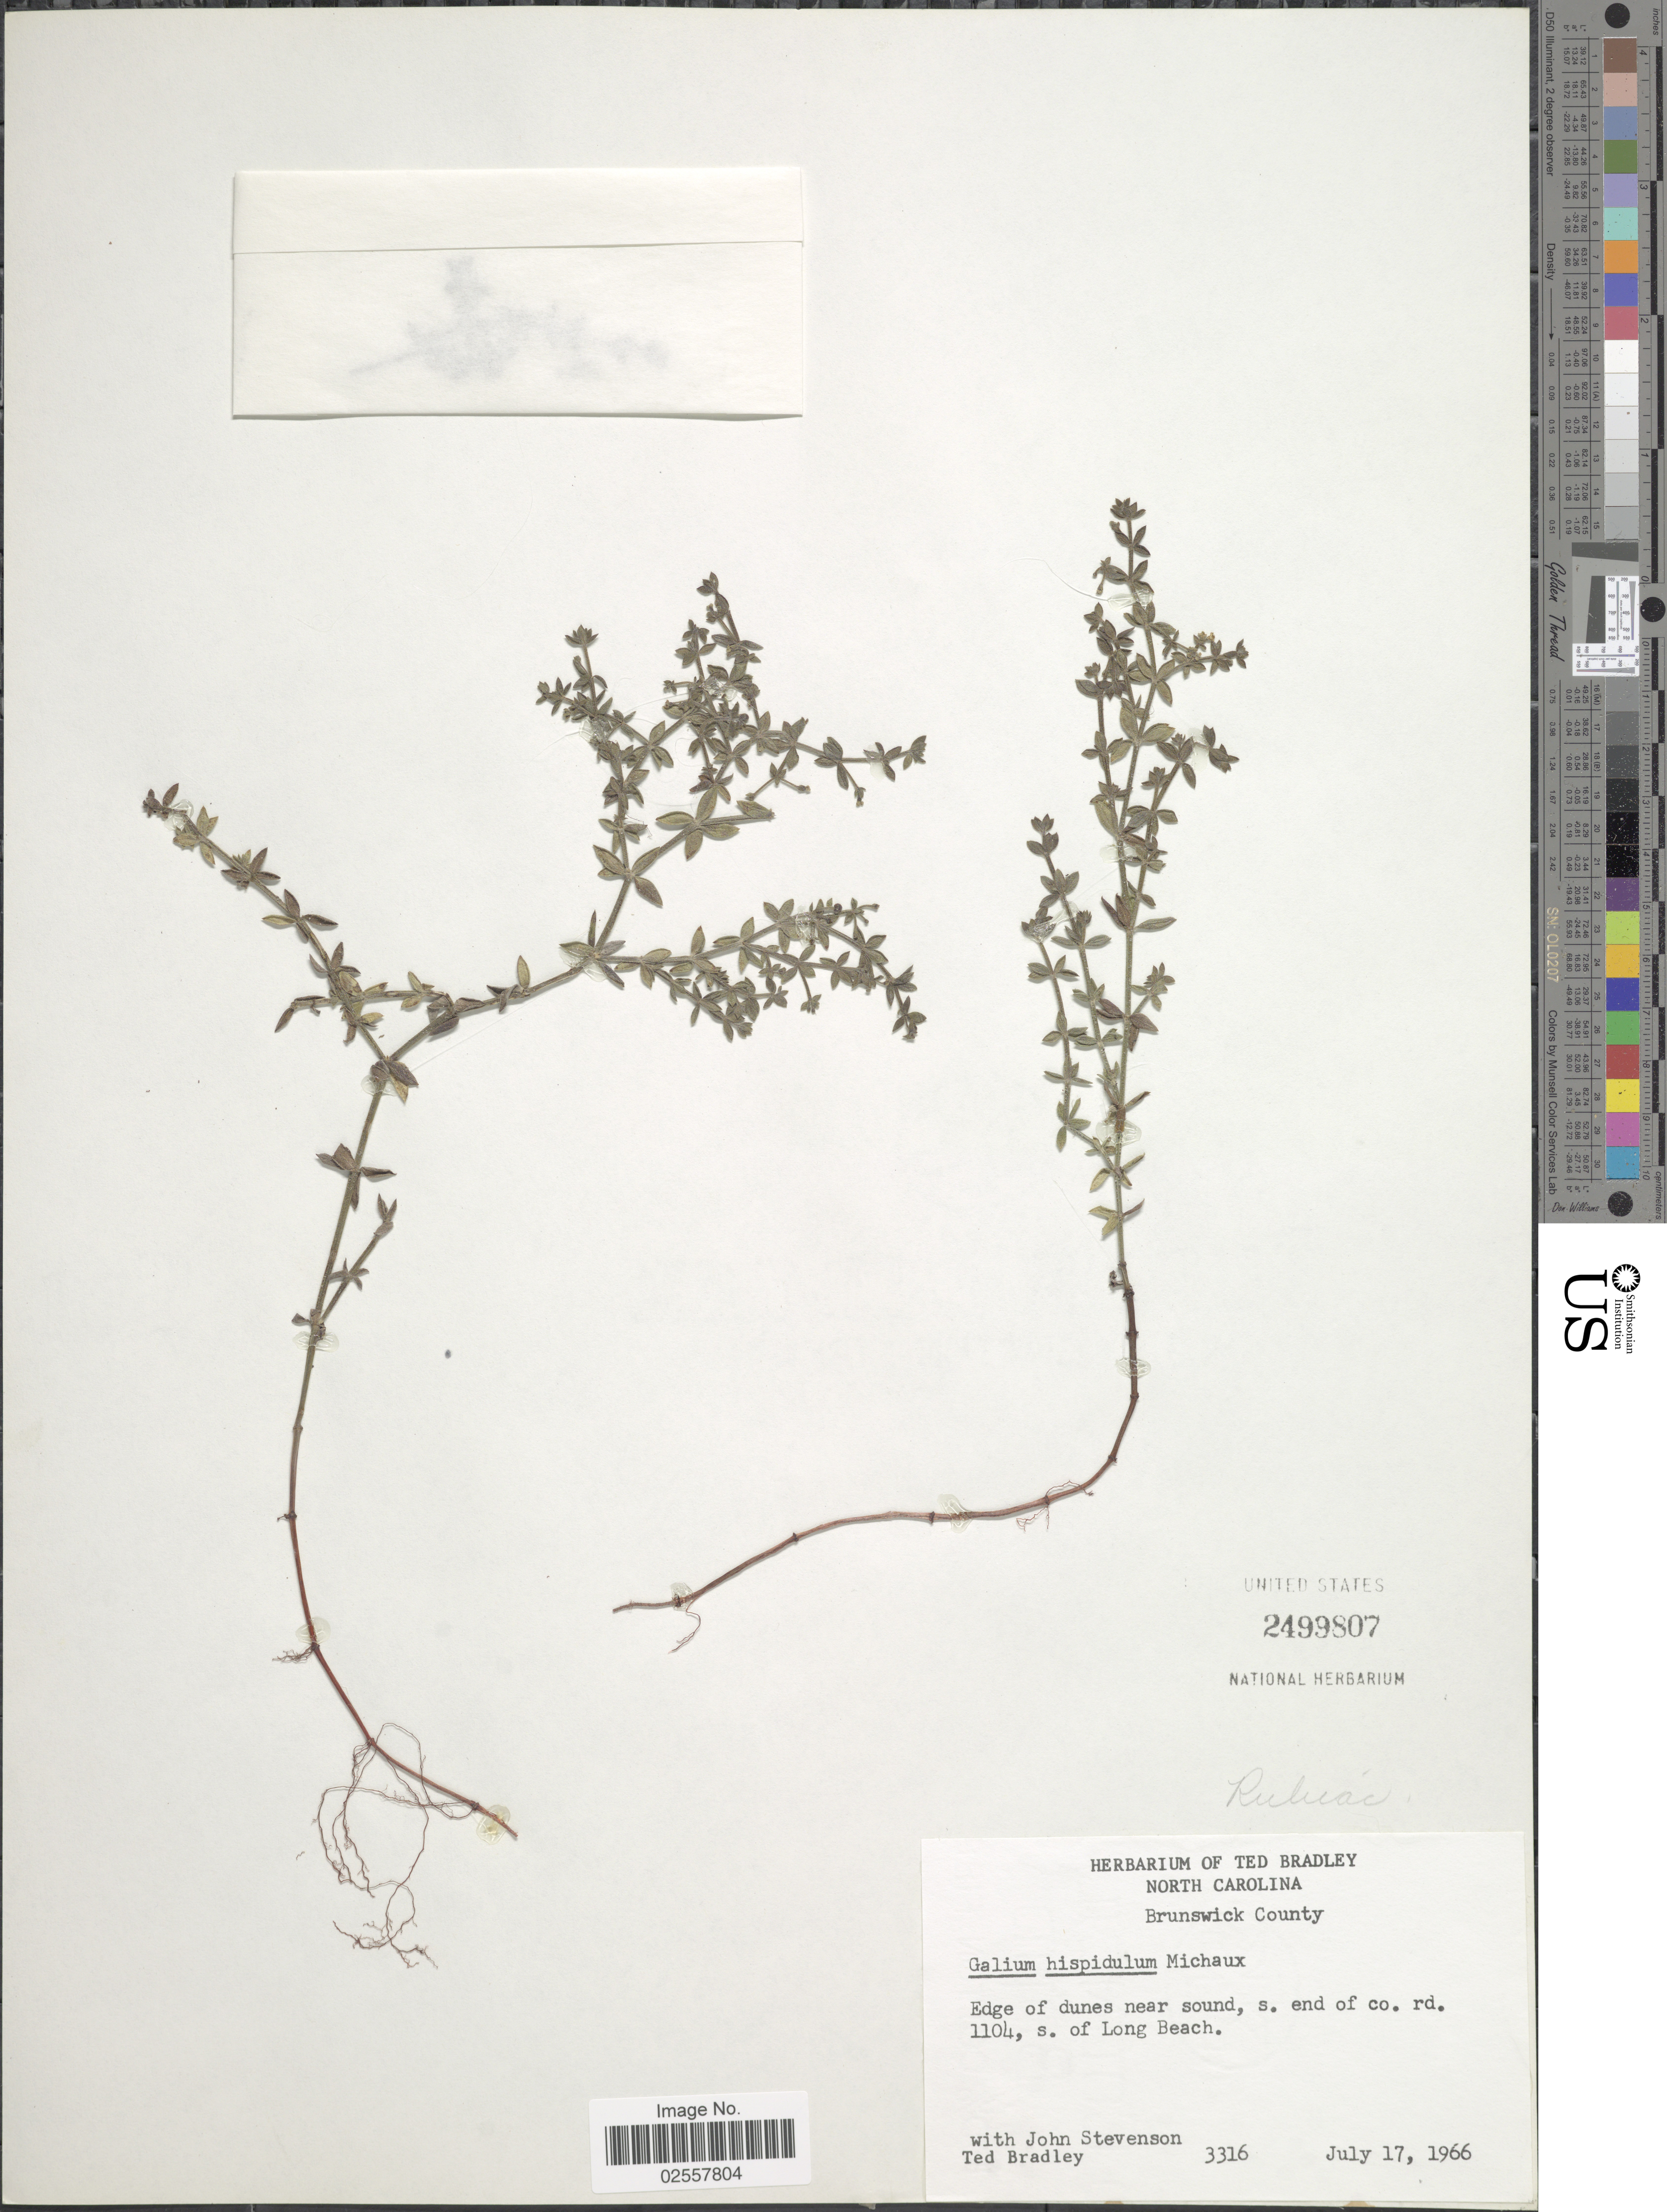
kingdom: Plantae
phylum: Tracheophyta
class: Magnoliopsida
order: Gentianales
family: Rubiaceae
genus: Galium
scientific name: Galium hispidulum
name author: Michx.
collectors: T. Bradley & J. Stevenson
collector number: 3316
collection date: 1966-07-17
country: United States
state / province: North Carolina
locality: Brunswick County. Edge of dunes near sound, s. end of co. rd. 1104, s. of Long Beach.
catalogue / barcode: US 2499807